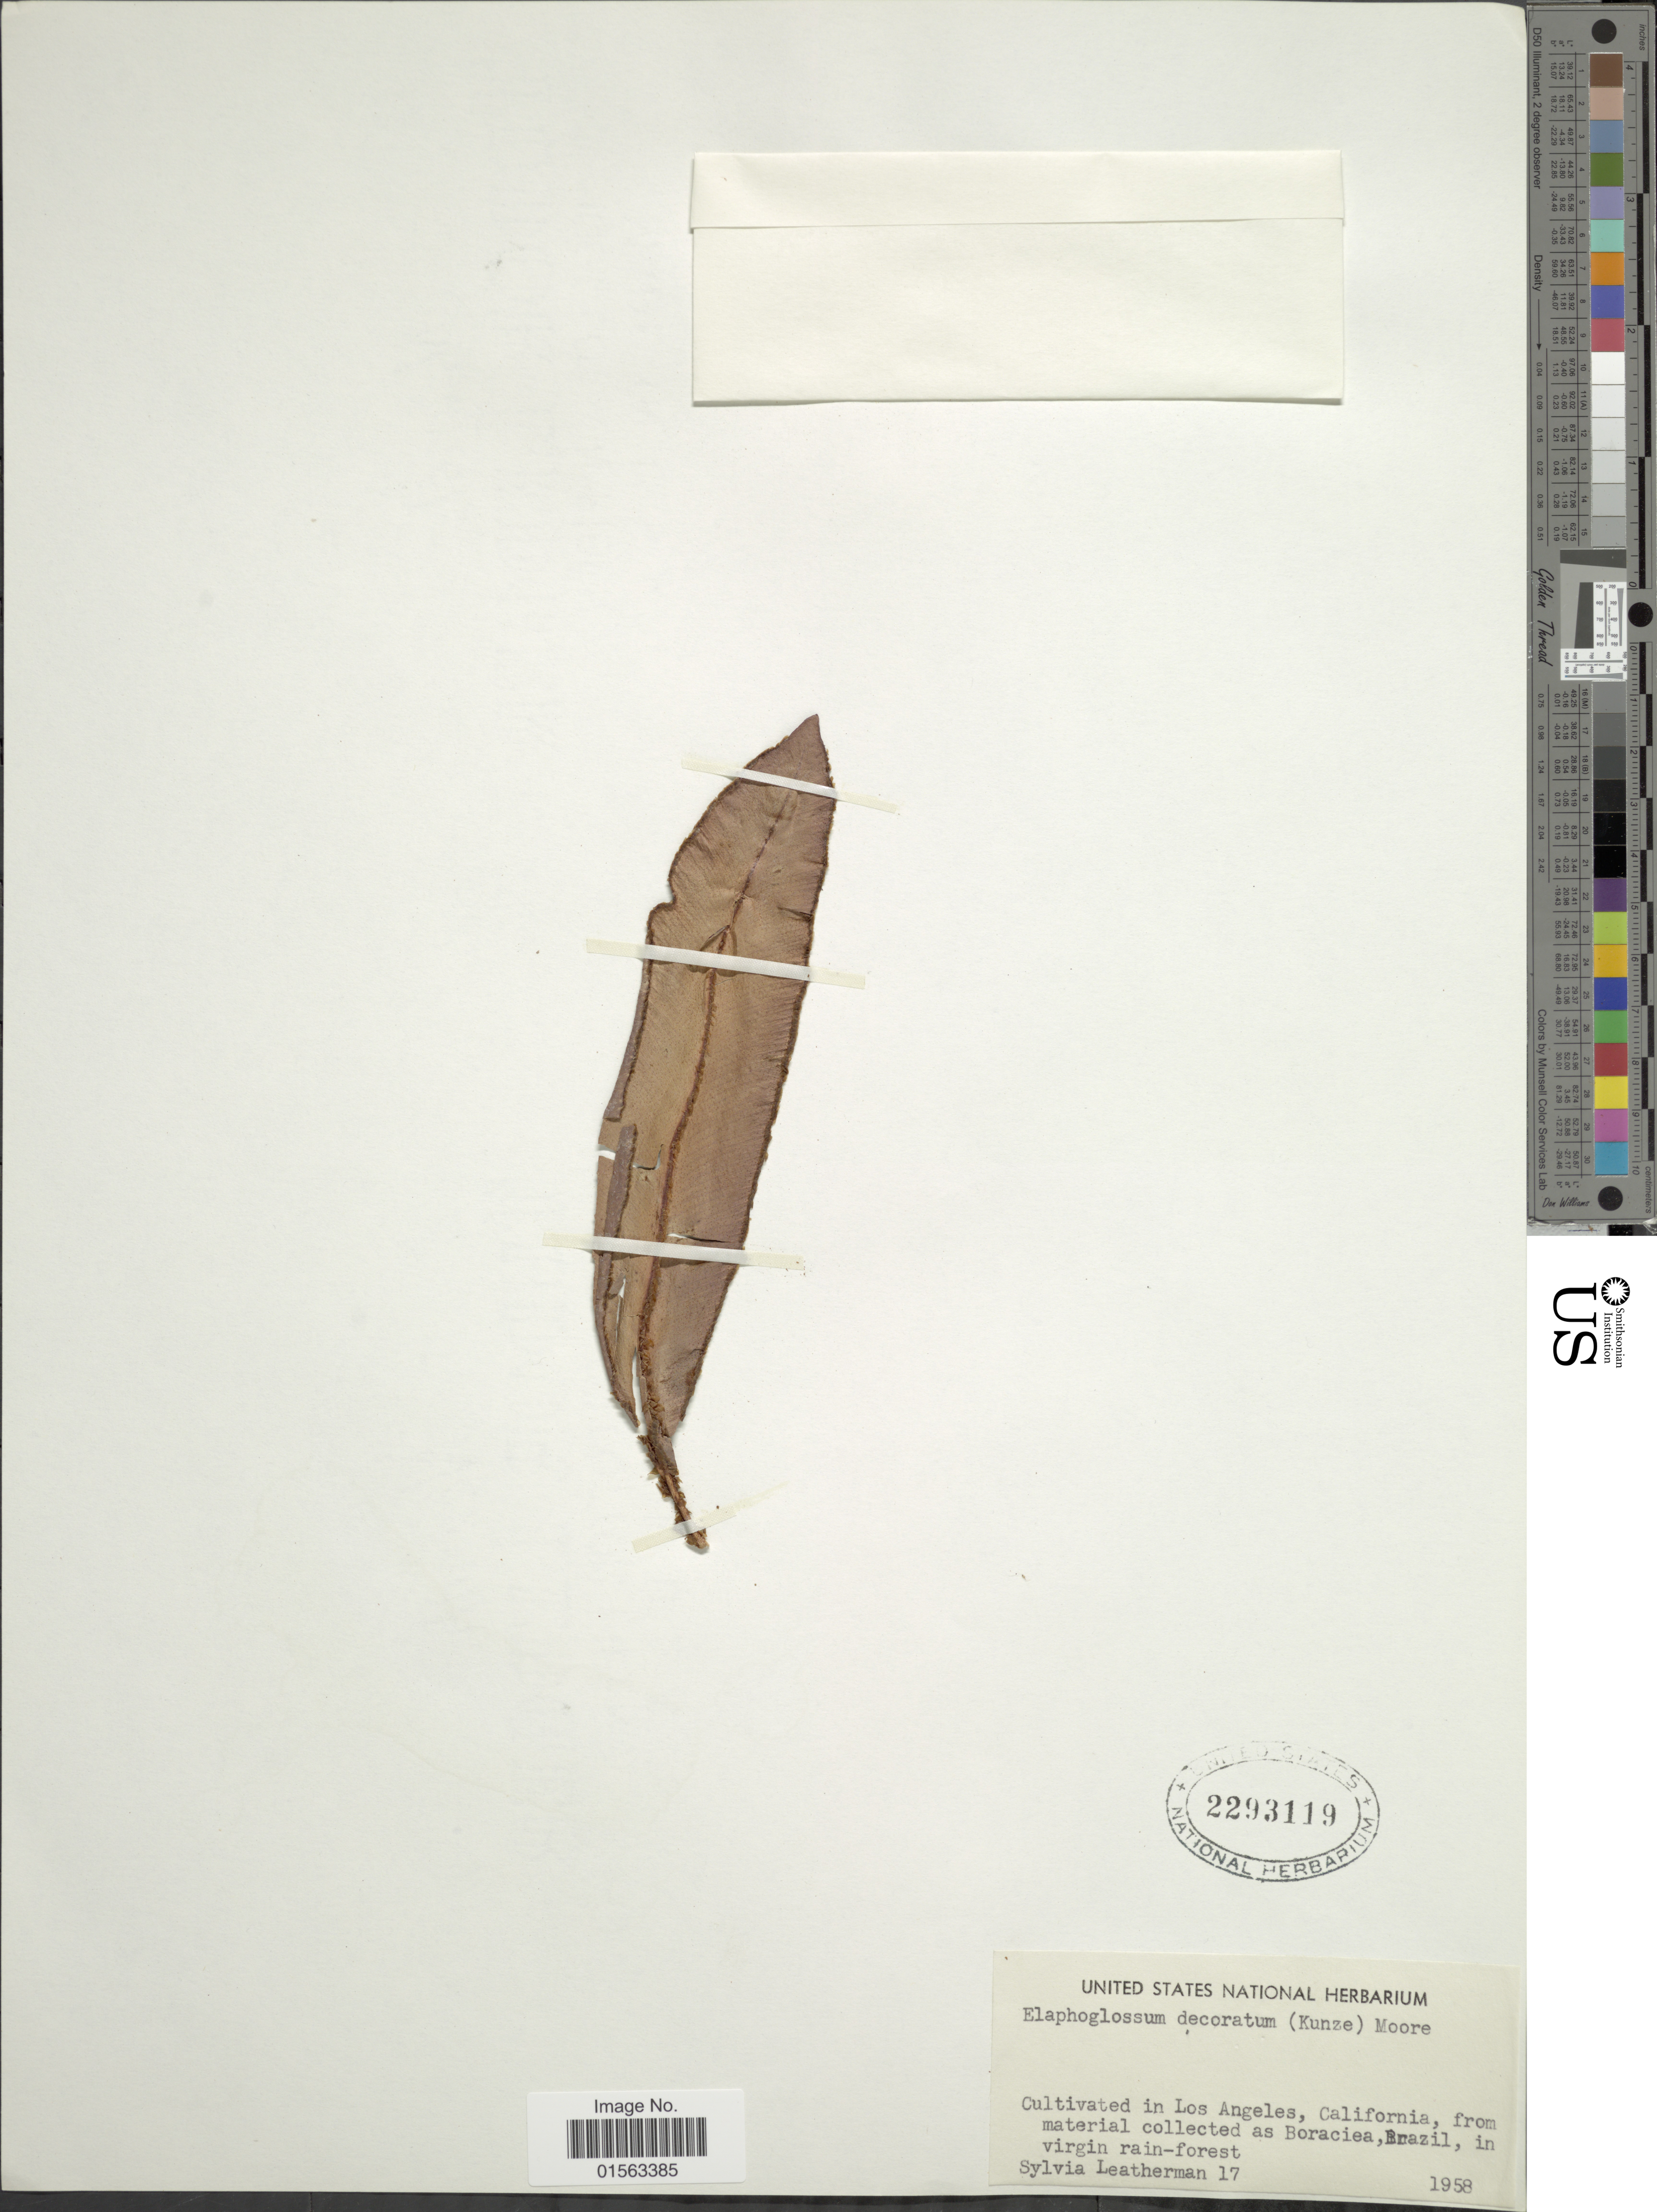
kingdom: Plantae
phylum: Tracheophyta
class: Polypodiopsida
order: Polypodiales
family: Dryopteridaceae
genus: Elaphoglossum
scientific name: Elaphoglossum decoratum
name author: (Kunze) T. Moore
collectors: S. Leatherman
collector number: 17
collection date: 1958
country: United States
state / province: California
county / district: Los Angeles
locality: Los Angeles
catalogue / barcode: US 293119